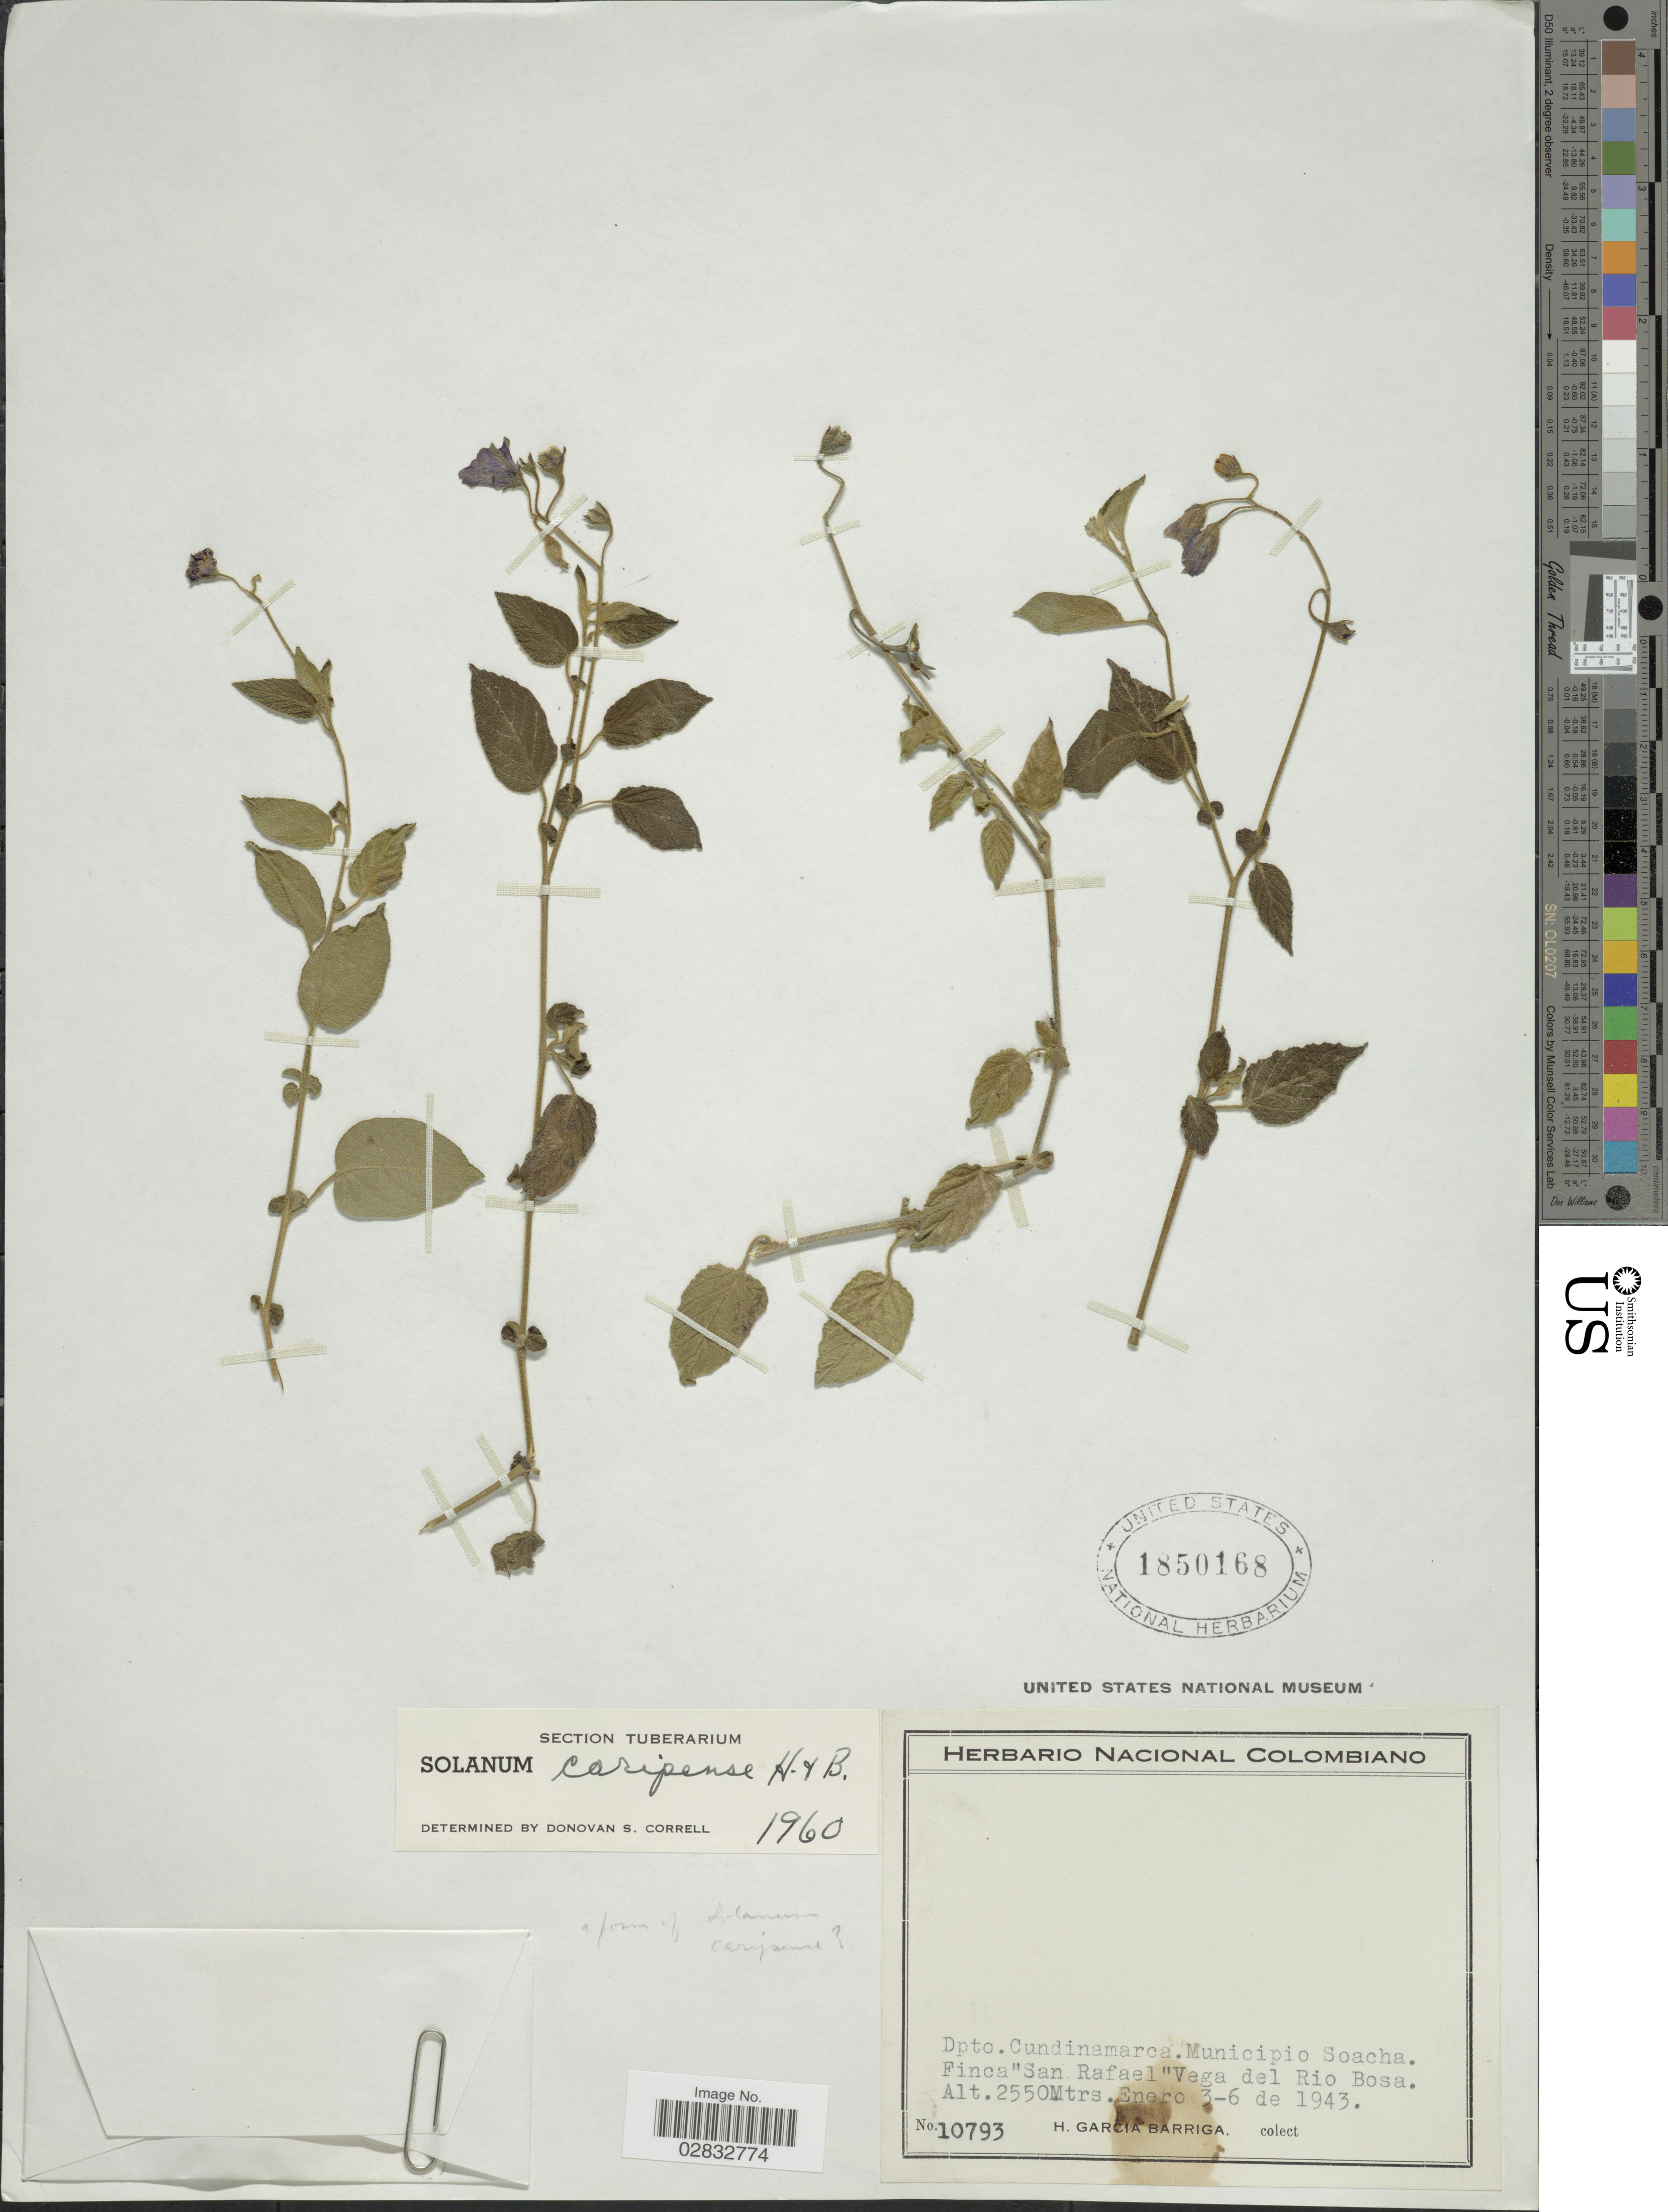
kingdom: Plantae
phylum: Tracheophyta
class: Magnoliopsida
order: Solanales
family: Solanaceae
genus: Solanum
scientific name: Solanum caripense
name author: Humb. & Bonpl. ex Dunal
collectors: H. García Barriga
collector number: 10793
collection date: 1943-01-03/1943-01-06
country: Colombia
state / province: Cundinamarca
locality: Depto. Cundinamarca. Municipio Soacha. Finca "San Rafael" Vega del Rio Bosa.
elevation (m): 2550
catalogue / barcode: US 1850168